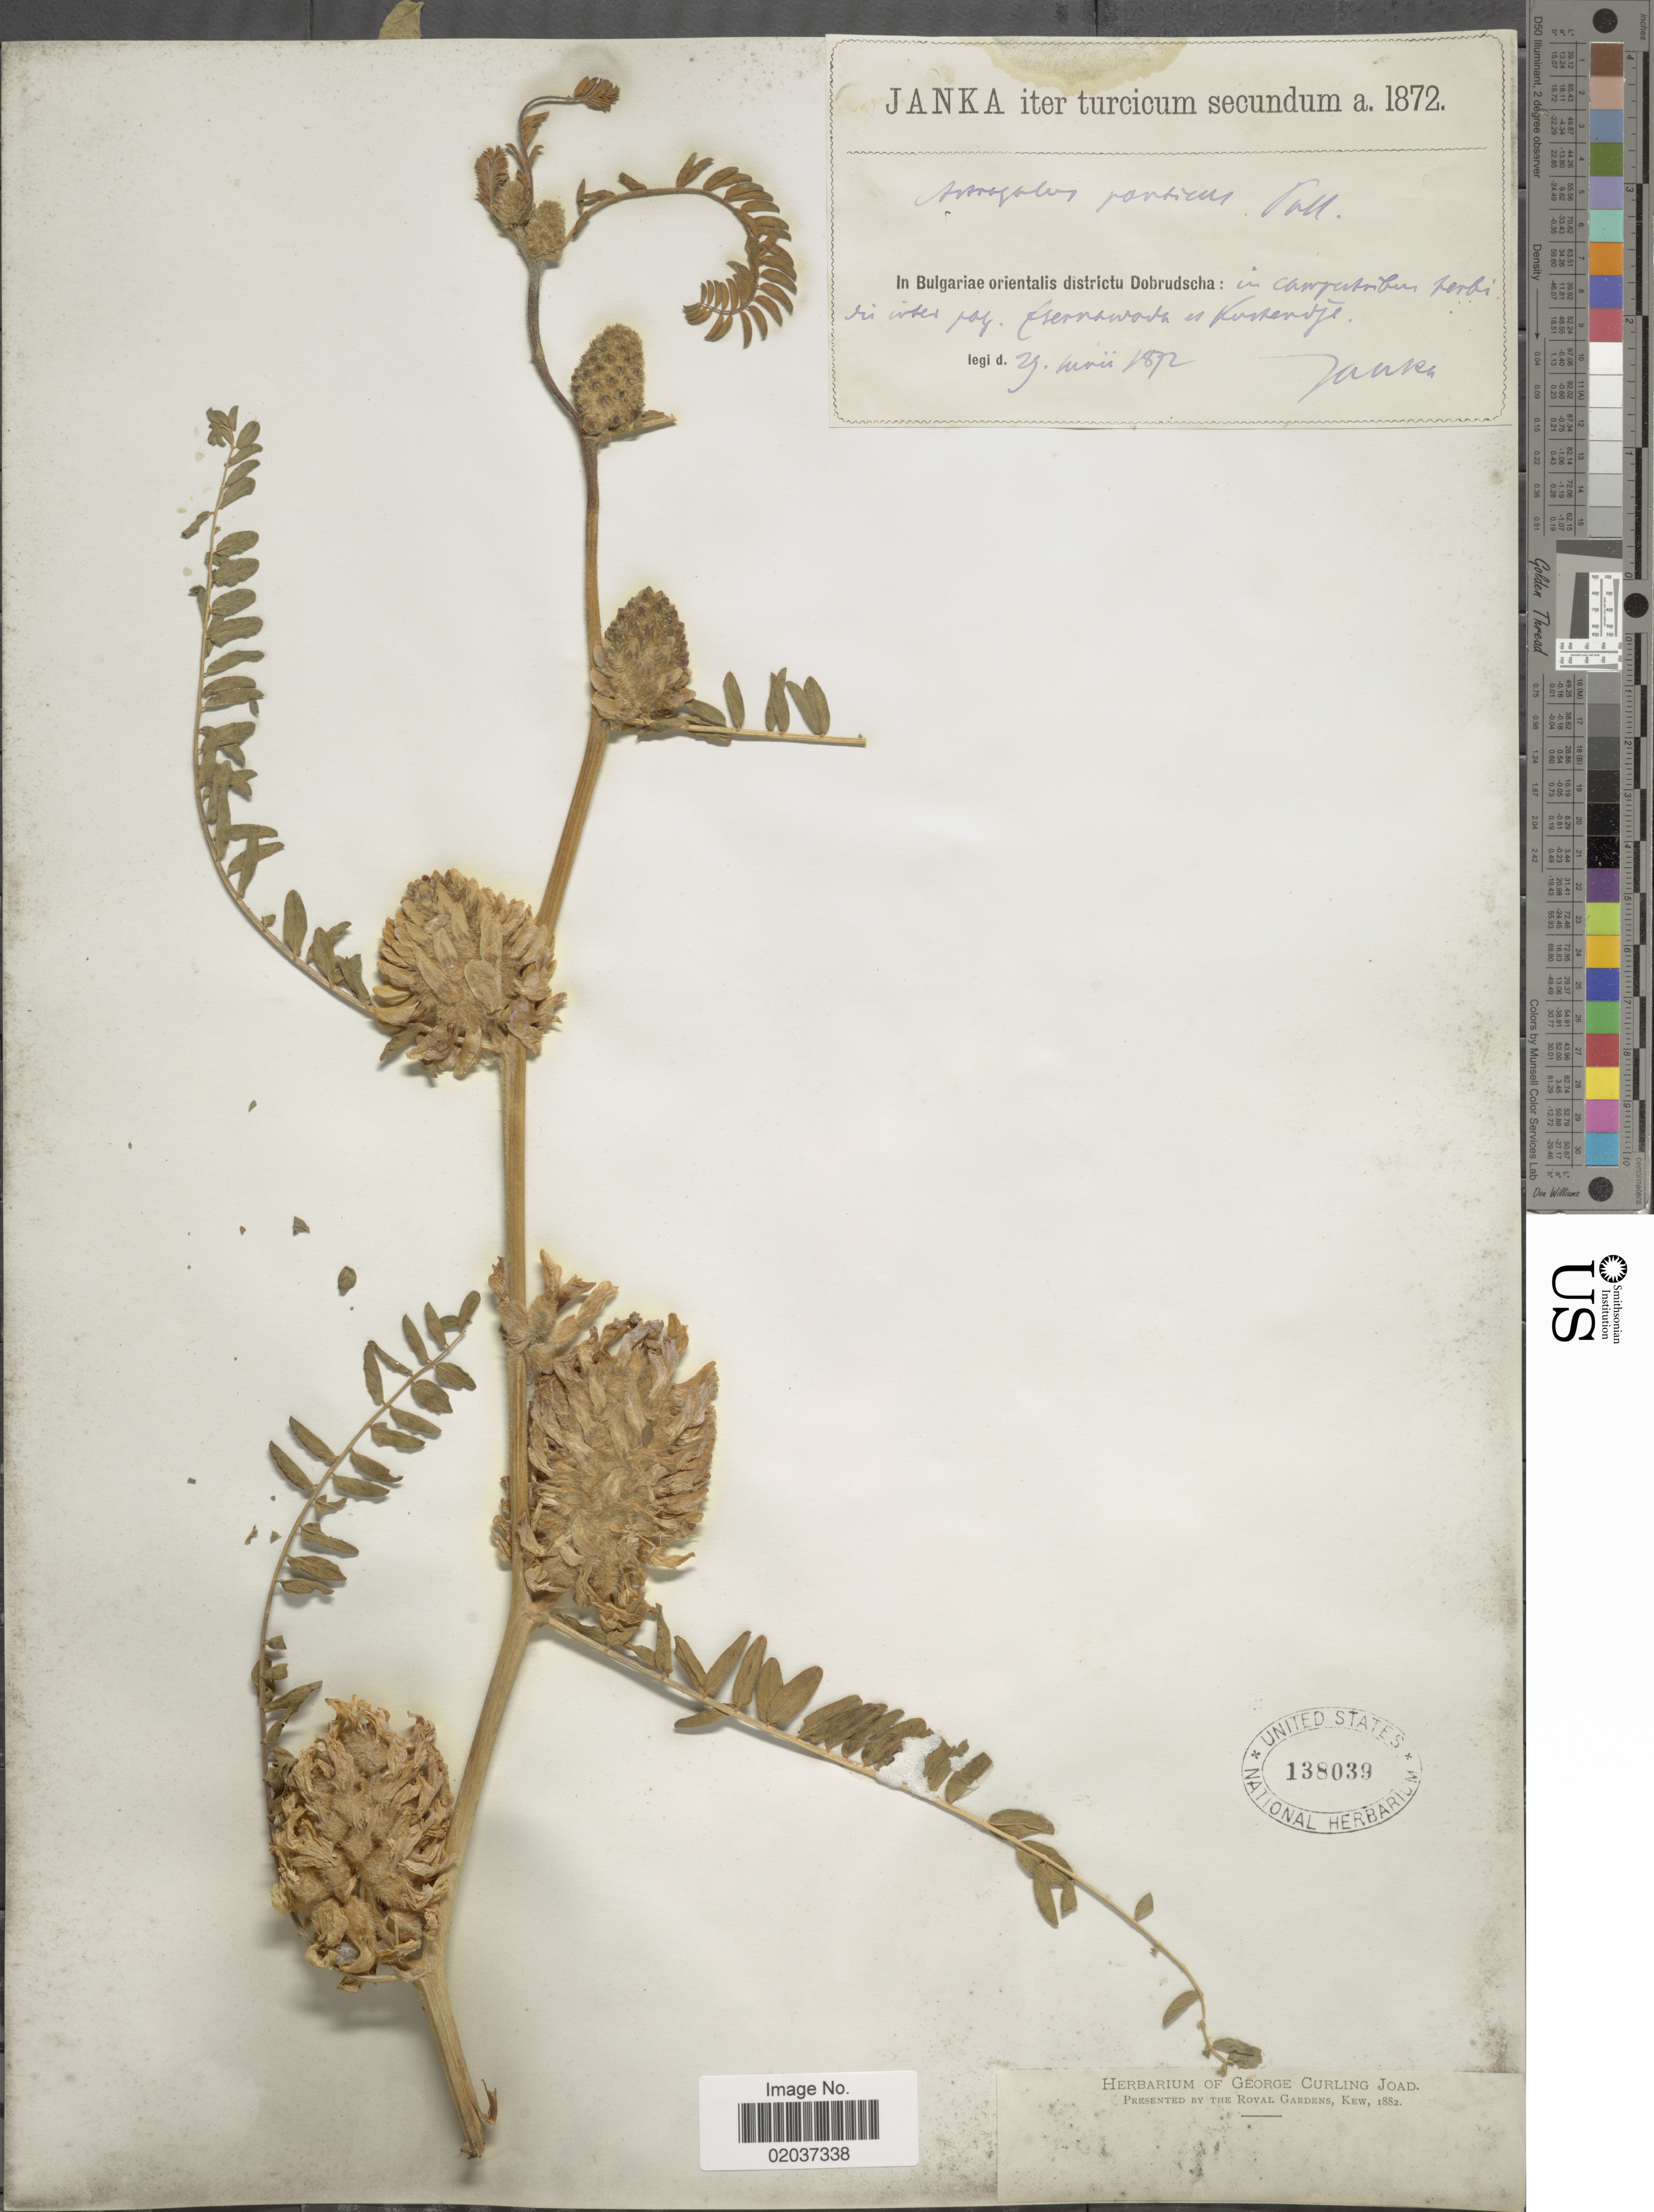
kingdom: Plantae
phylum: Tracheophyta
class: Magnoliopsida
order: Fabales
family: Fabaceae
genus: Astragalus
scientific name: Astragalus ponticus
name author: Pall.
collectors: V. Janka von Bulcs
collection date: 1872-05-29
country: Bulgaria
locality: In Bulgariae Orientalis districtu Dobrudscha: in cawputri terbi vis intes pag, Csernaworks is Kuzevoje [interpreted]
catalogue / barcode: US 138039